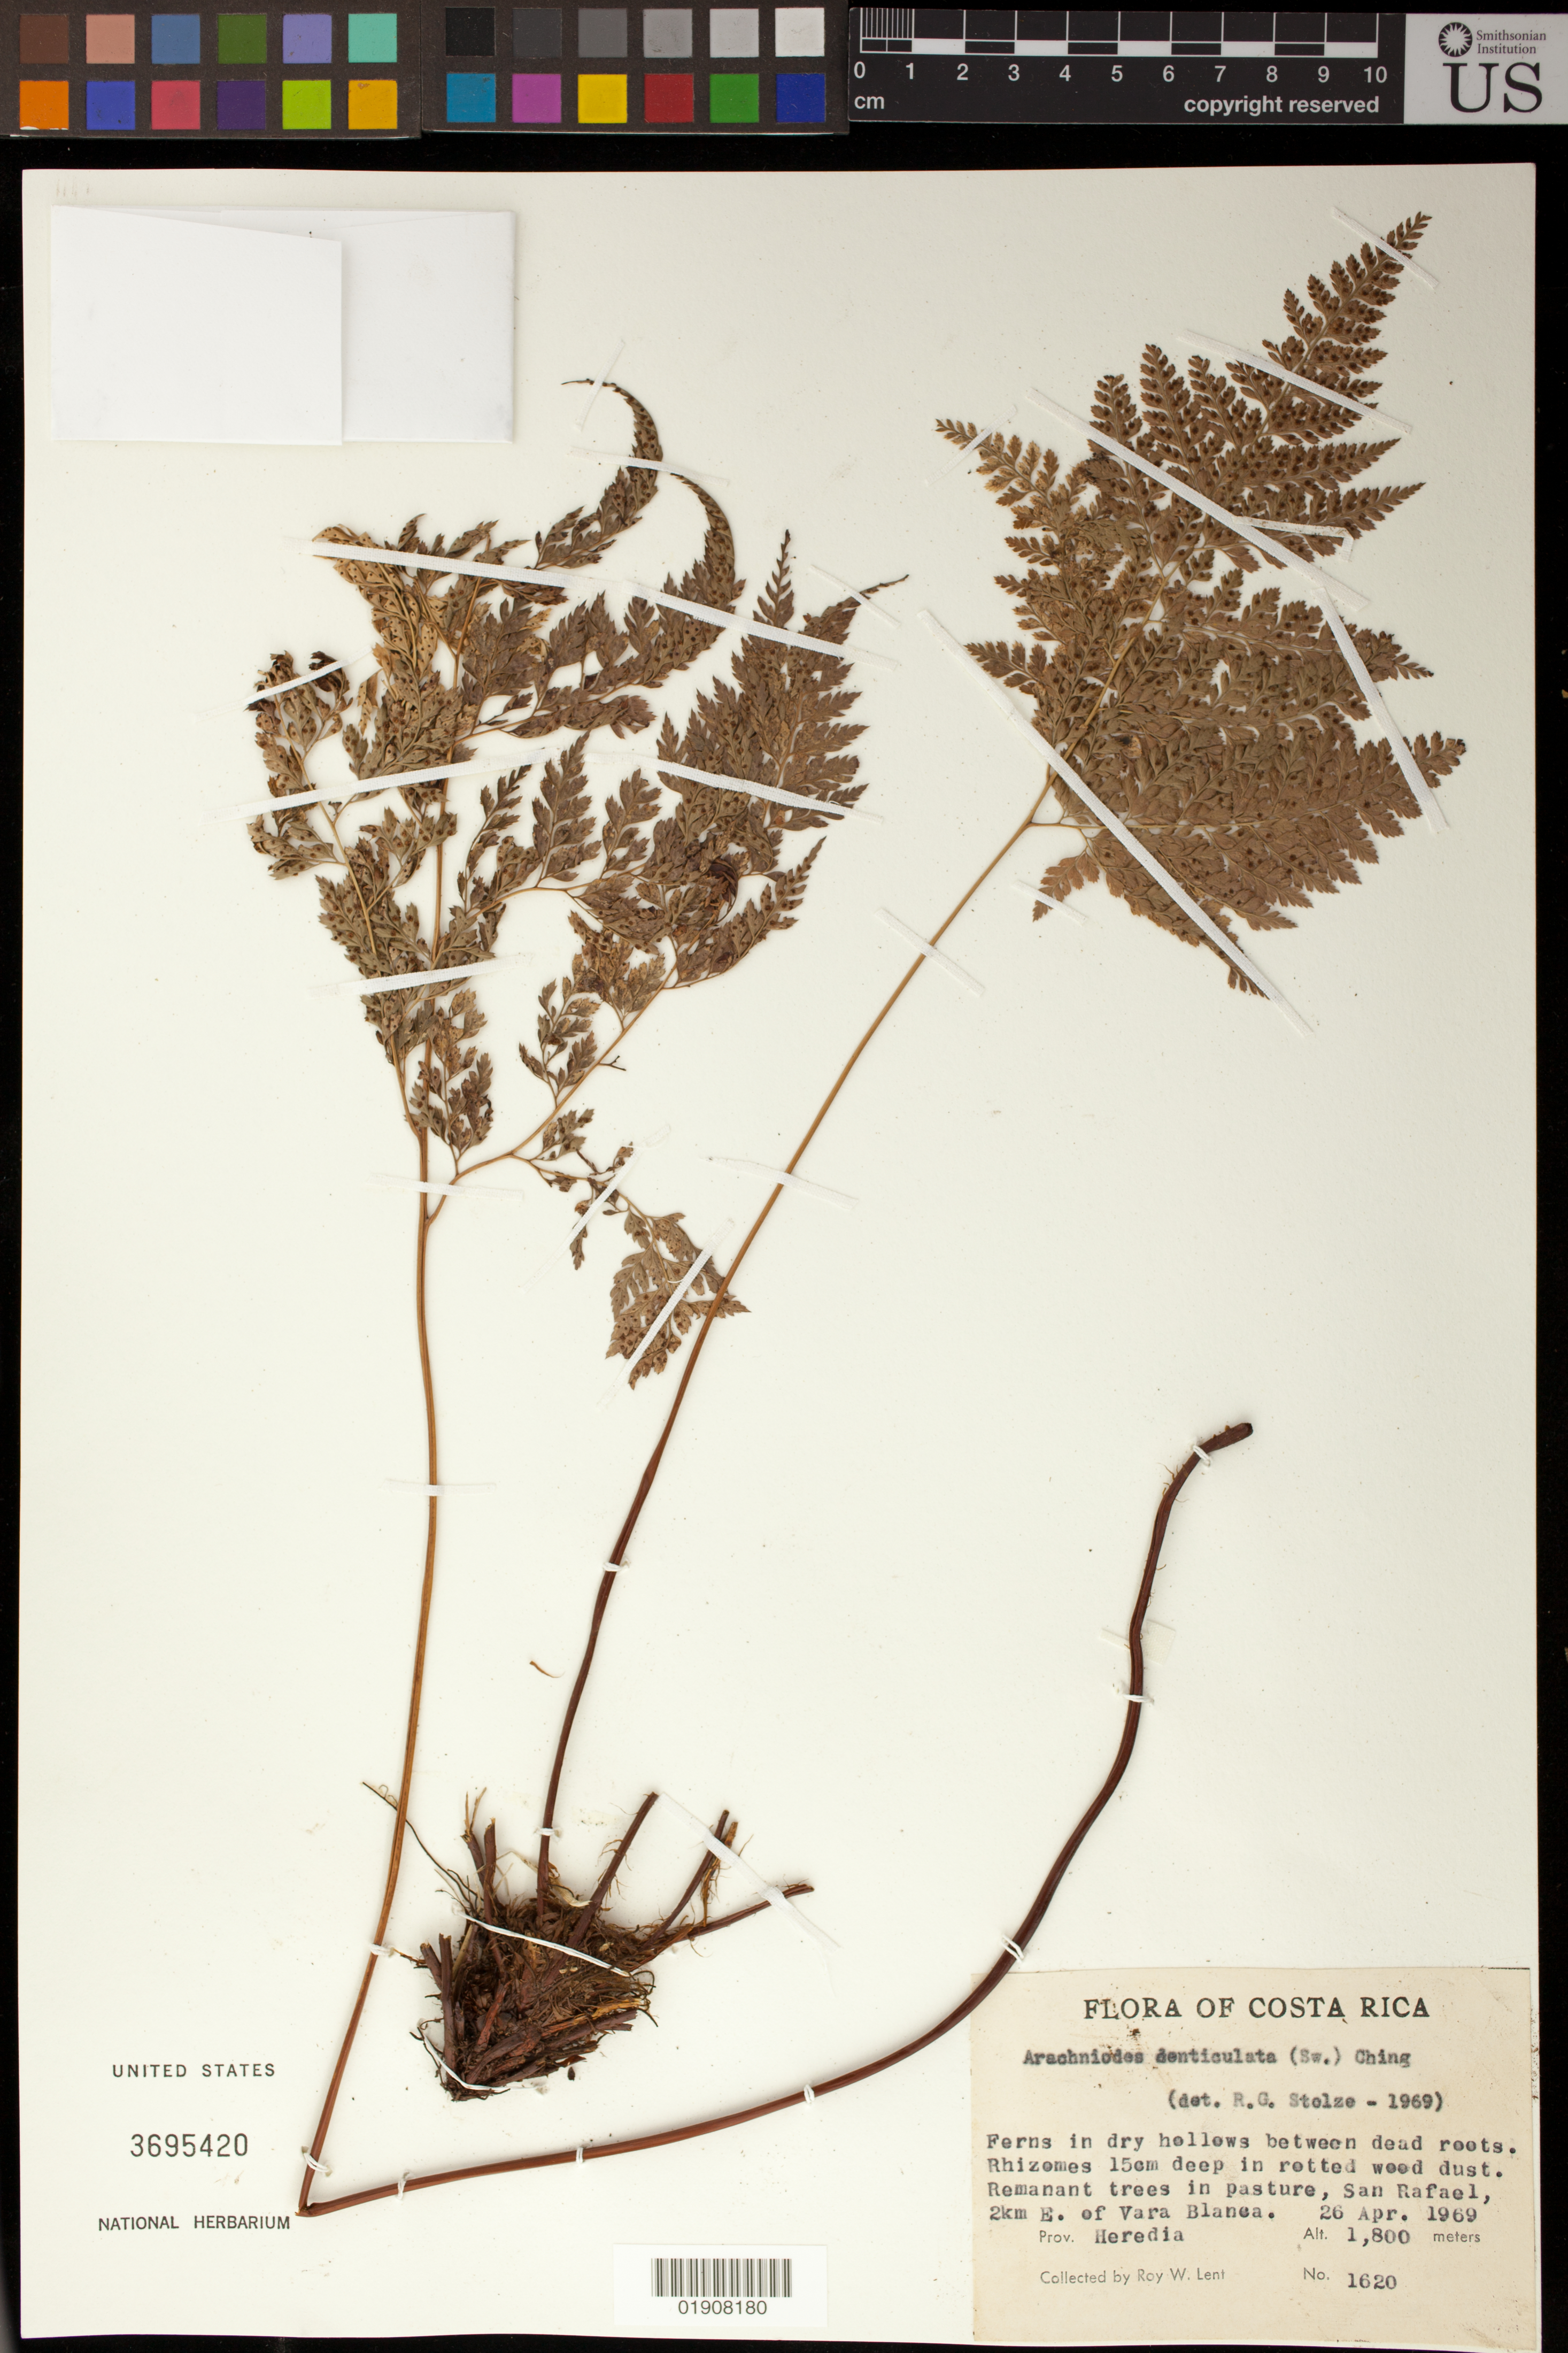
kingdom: Plantae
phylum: Tracheophyta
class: Polypodiopsida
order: Polypodiales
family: Dryopteridaceae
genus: Arachniodes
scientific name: Arachniodes denticulata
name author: (Sw.) Ching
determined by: Stolze, R. G.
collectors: R. W. Lent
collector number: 1620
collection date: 1969-04-26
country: Costa Rica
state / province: Heredia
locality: San Rafael, 2 km E of Vara Blanca.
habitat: Remanant trees in pasture.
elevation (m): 1800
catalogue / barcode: US 3695420